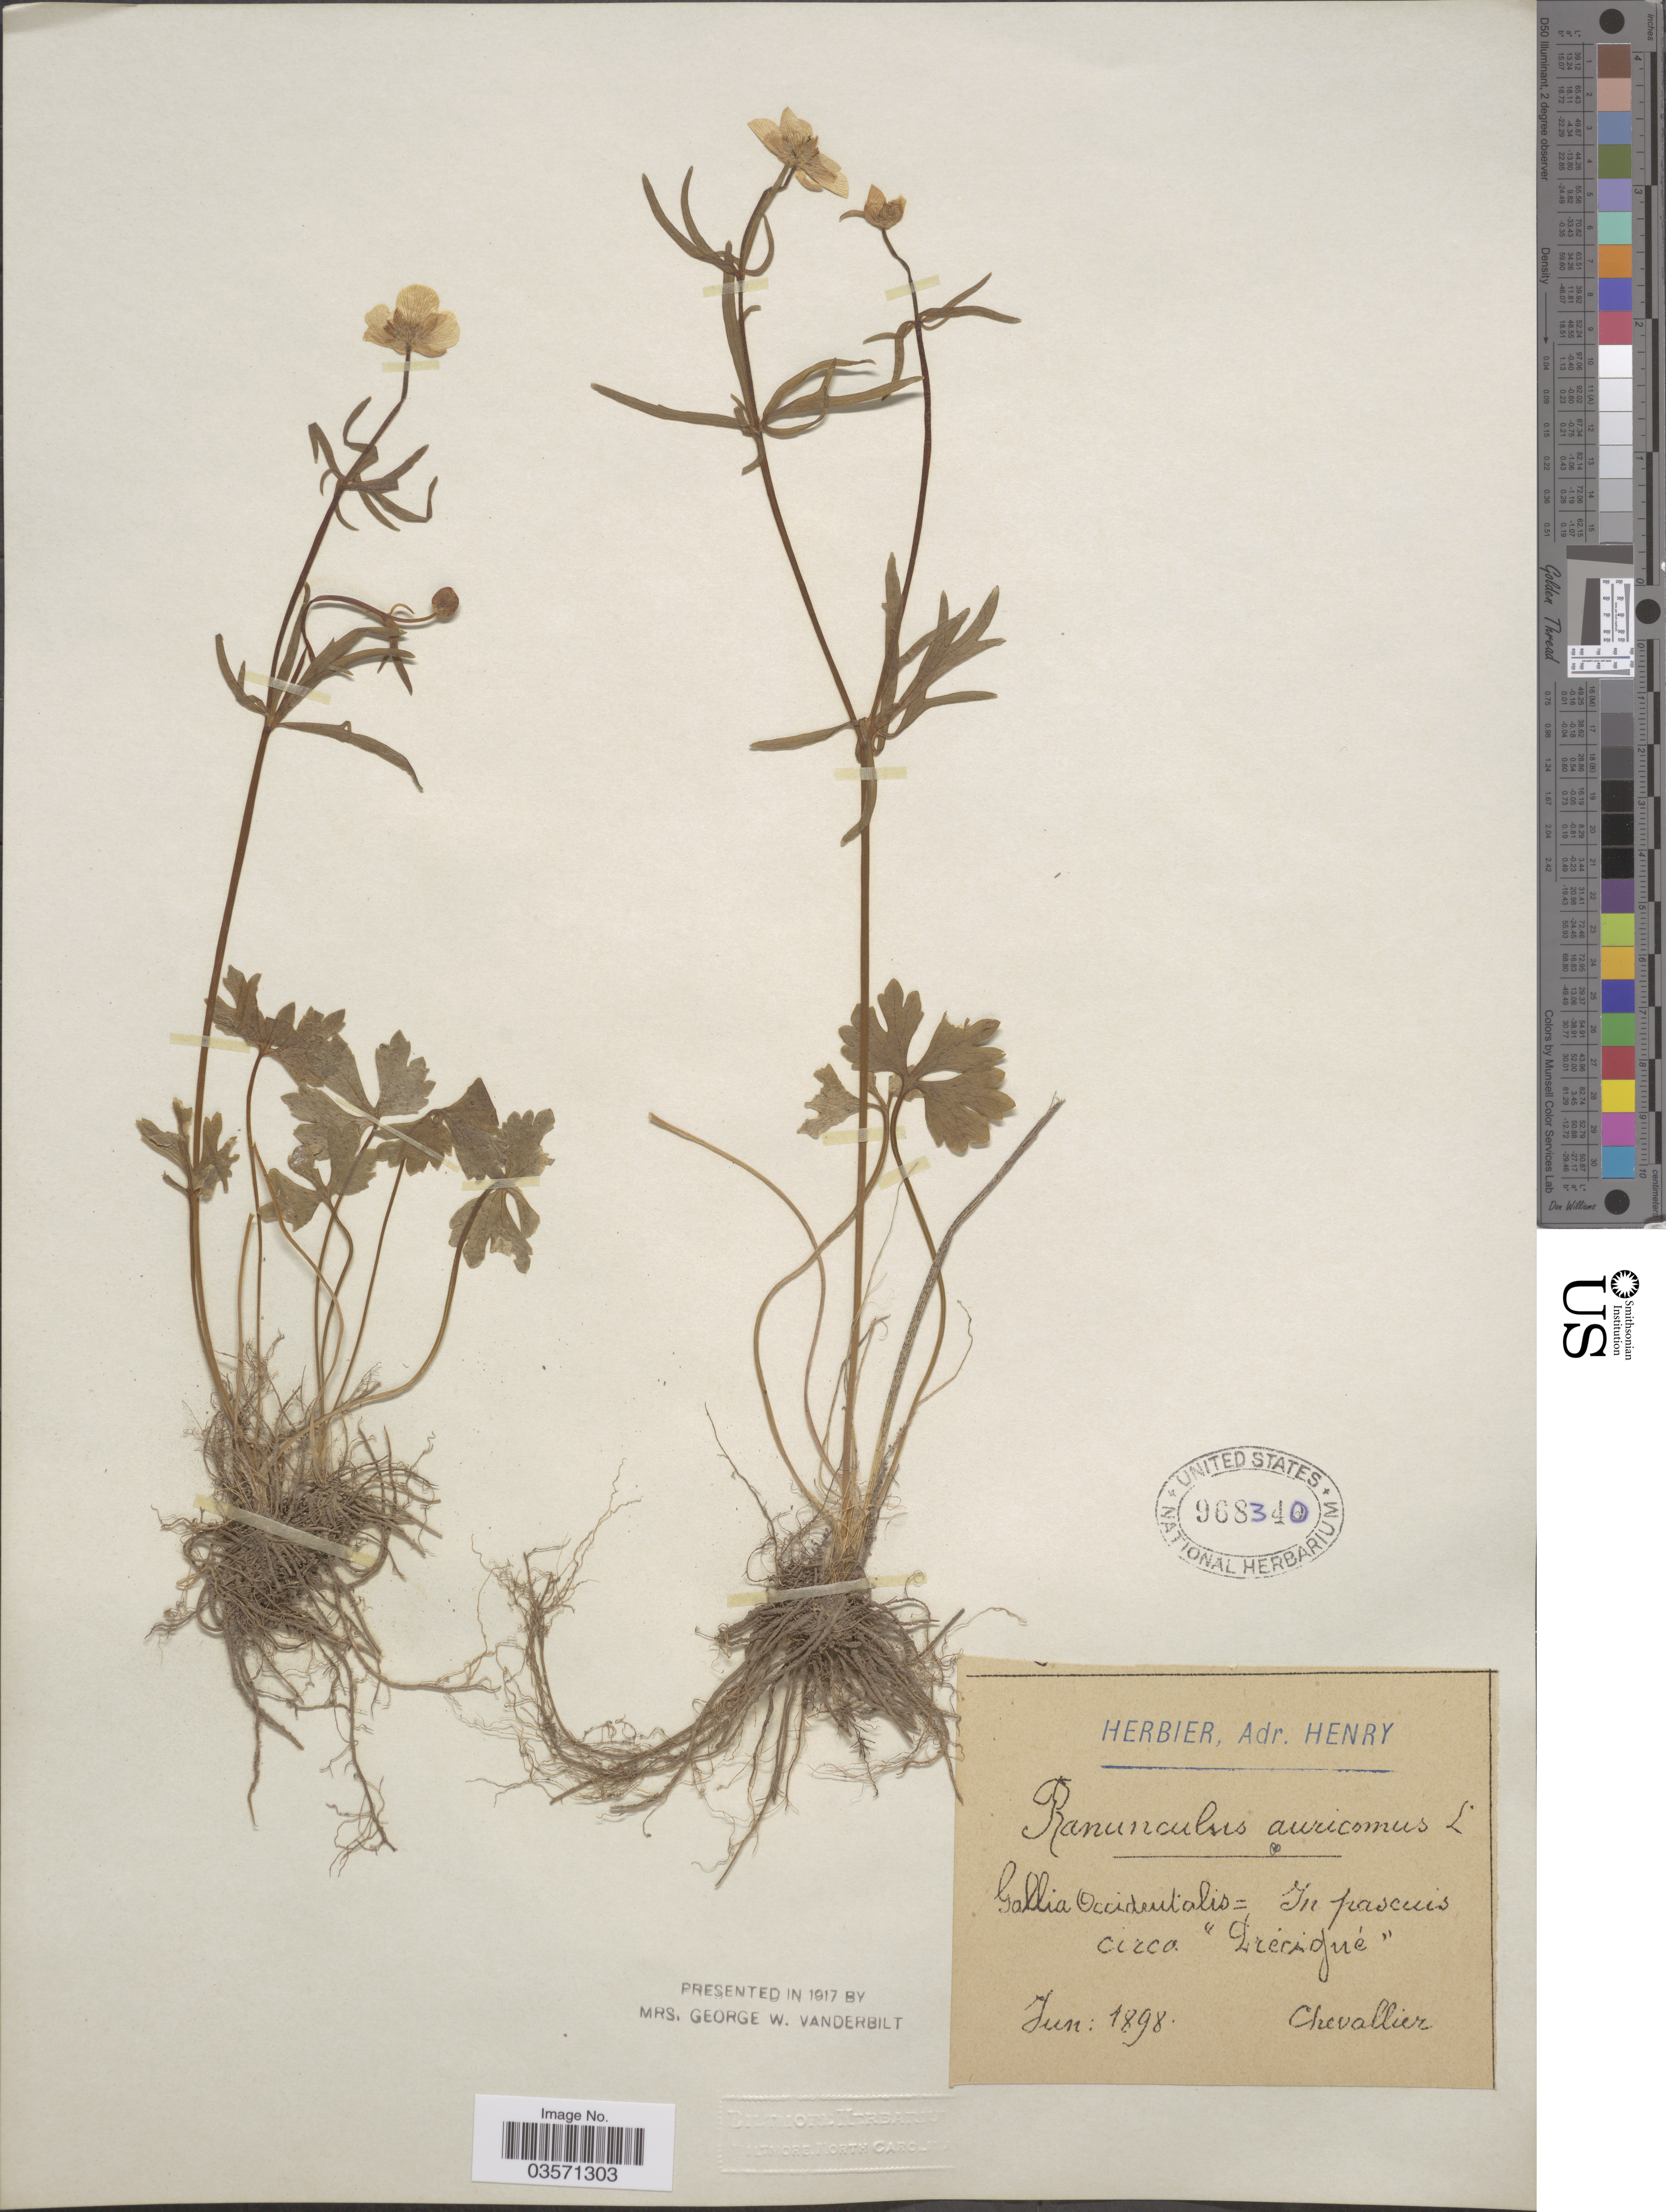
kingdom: Plantae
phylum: Tracheophyta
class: Magnoliopsida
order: Ranunculales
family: Ranunculaceae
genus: Ranunculus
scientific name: Ranunculus auricomus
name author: L.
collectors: Chevallier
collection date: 1898-06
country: France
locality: Gallia Occidentalis= In pascuis circa "Crecigué [interpreted]".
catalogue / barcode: US 968340